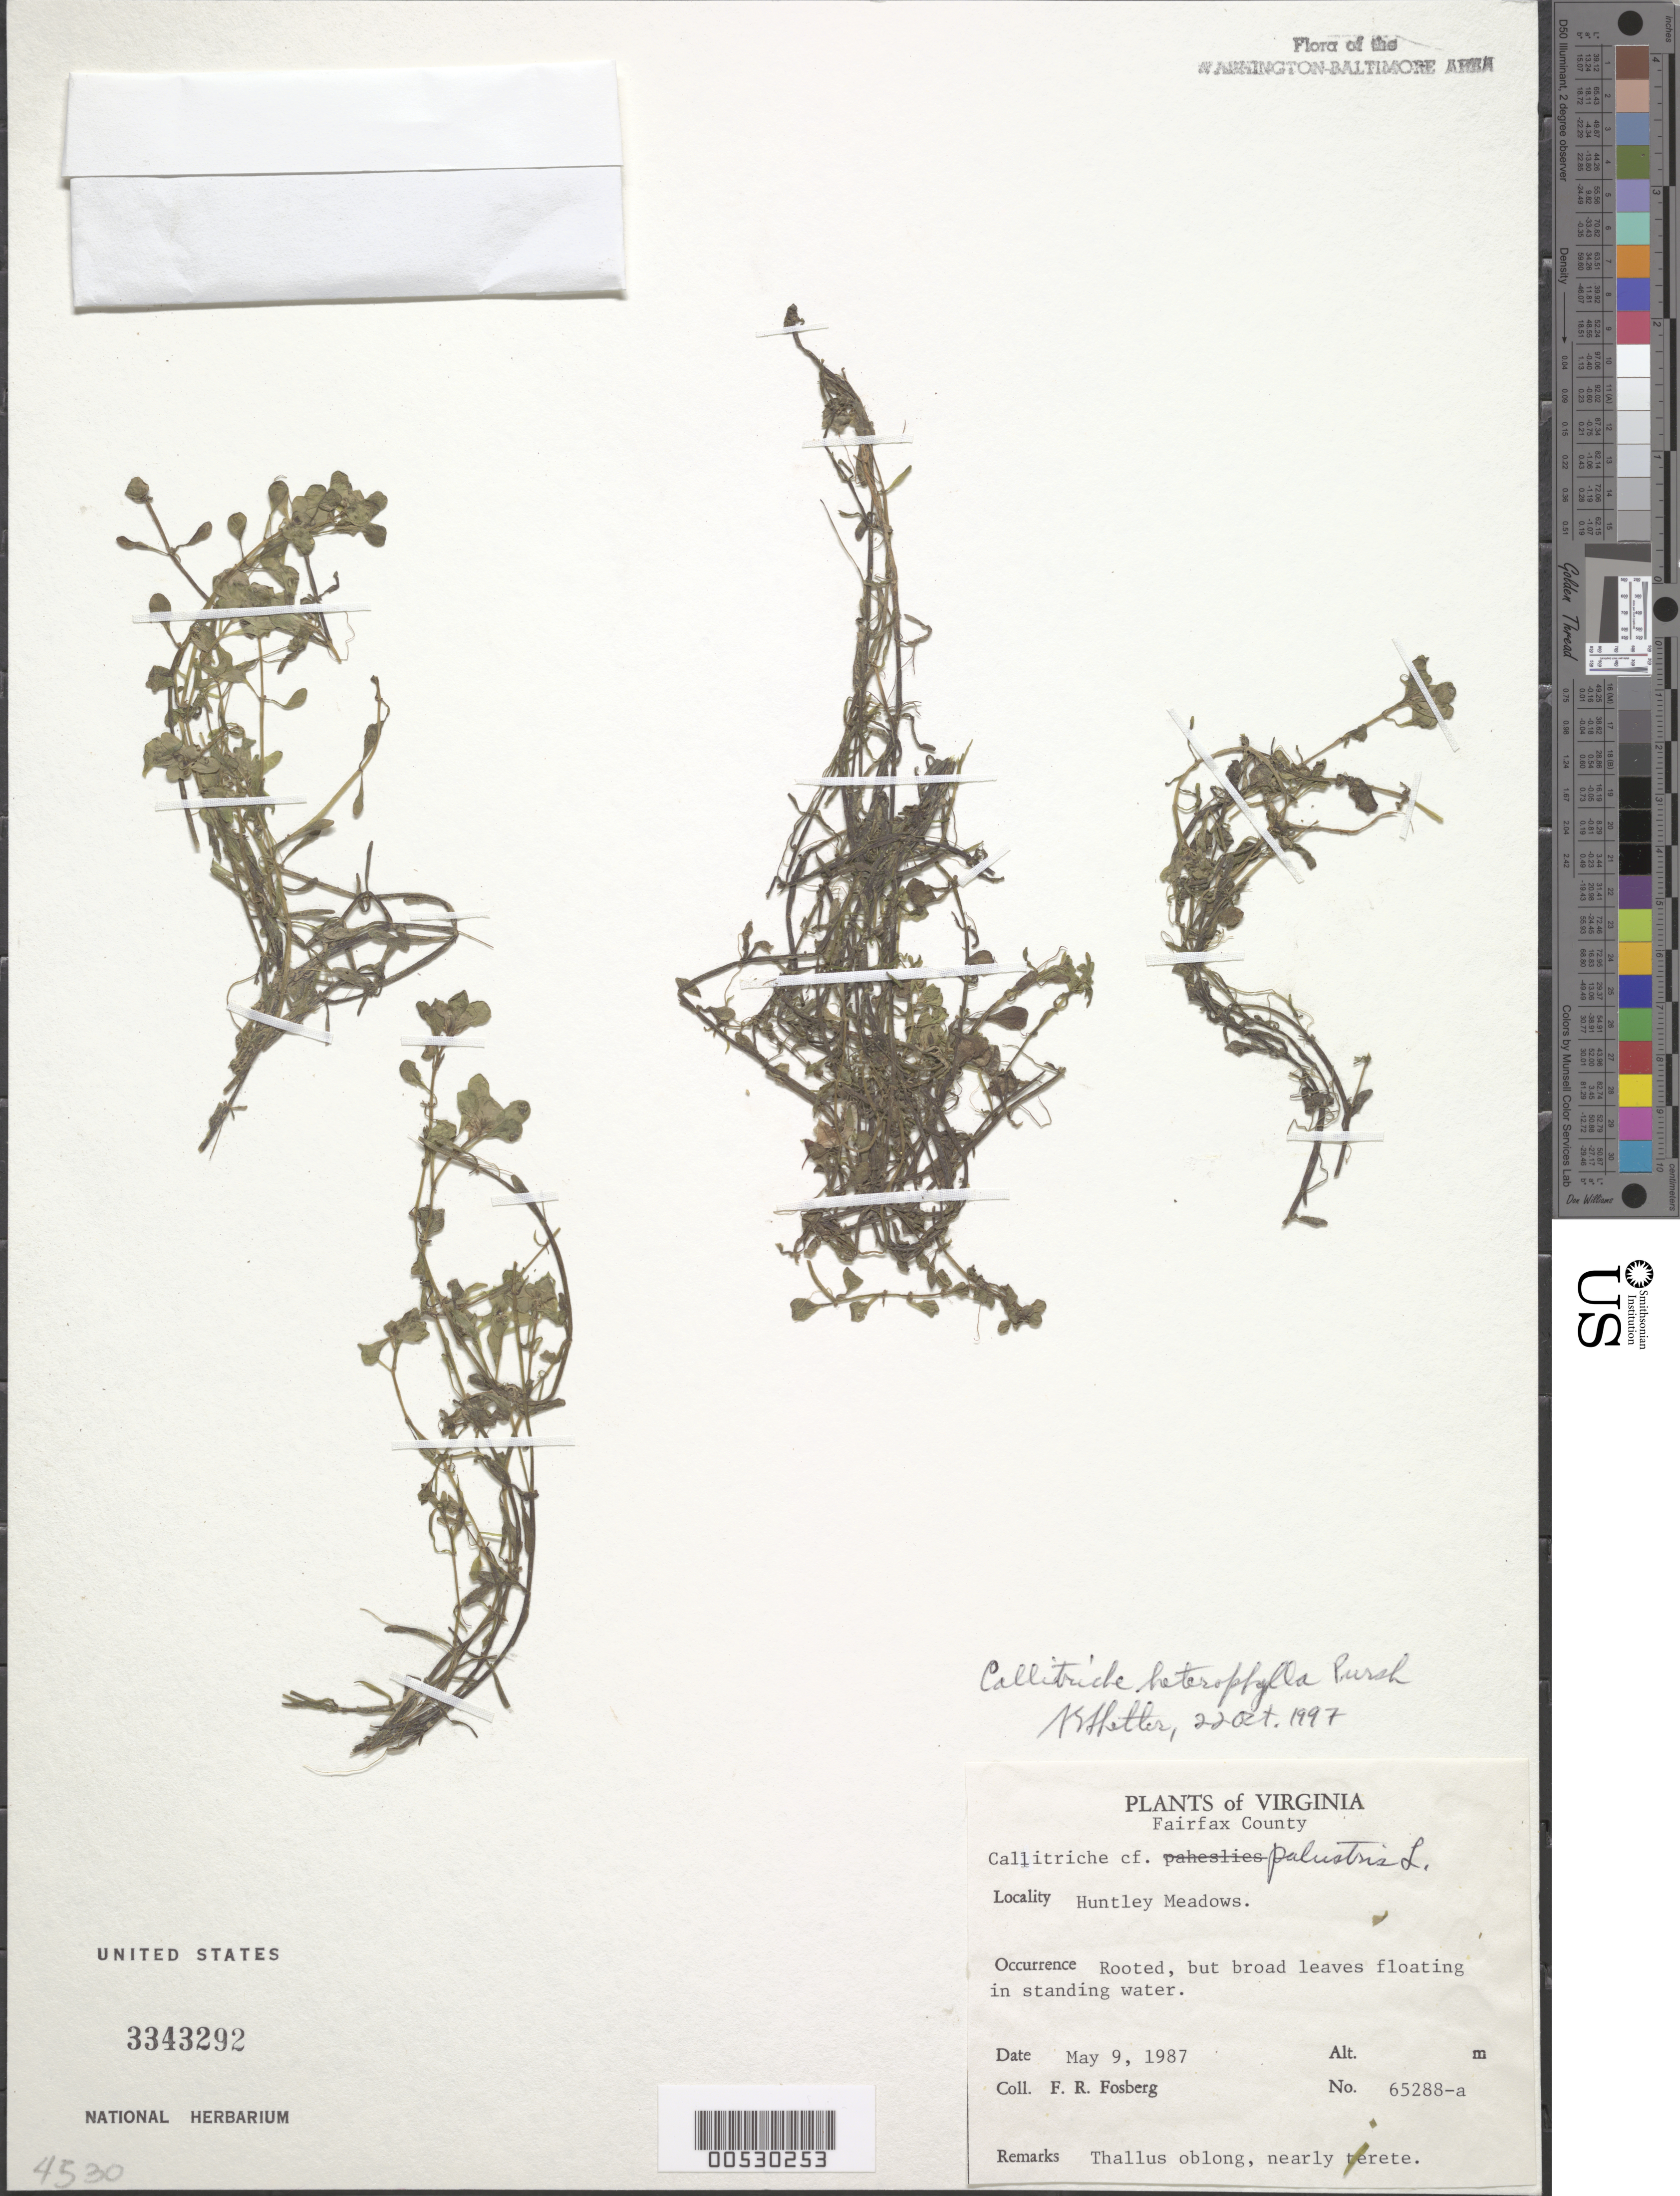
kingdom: Plantae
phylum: Tracheophyta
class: Magnoliopsida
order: Lamiales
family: Plantaginaceae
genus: Callitriche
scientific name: Callitriche heterophylla Pursh emend. Darby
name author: Pursh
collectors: F. R. Fosberg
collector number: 65288A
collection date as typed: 09 May 1987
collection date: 1987-05-09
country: United States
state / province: Virginia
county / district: Fairfax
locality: Huntley Meadows Park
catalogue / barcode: US 3343292